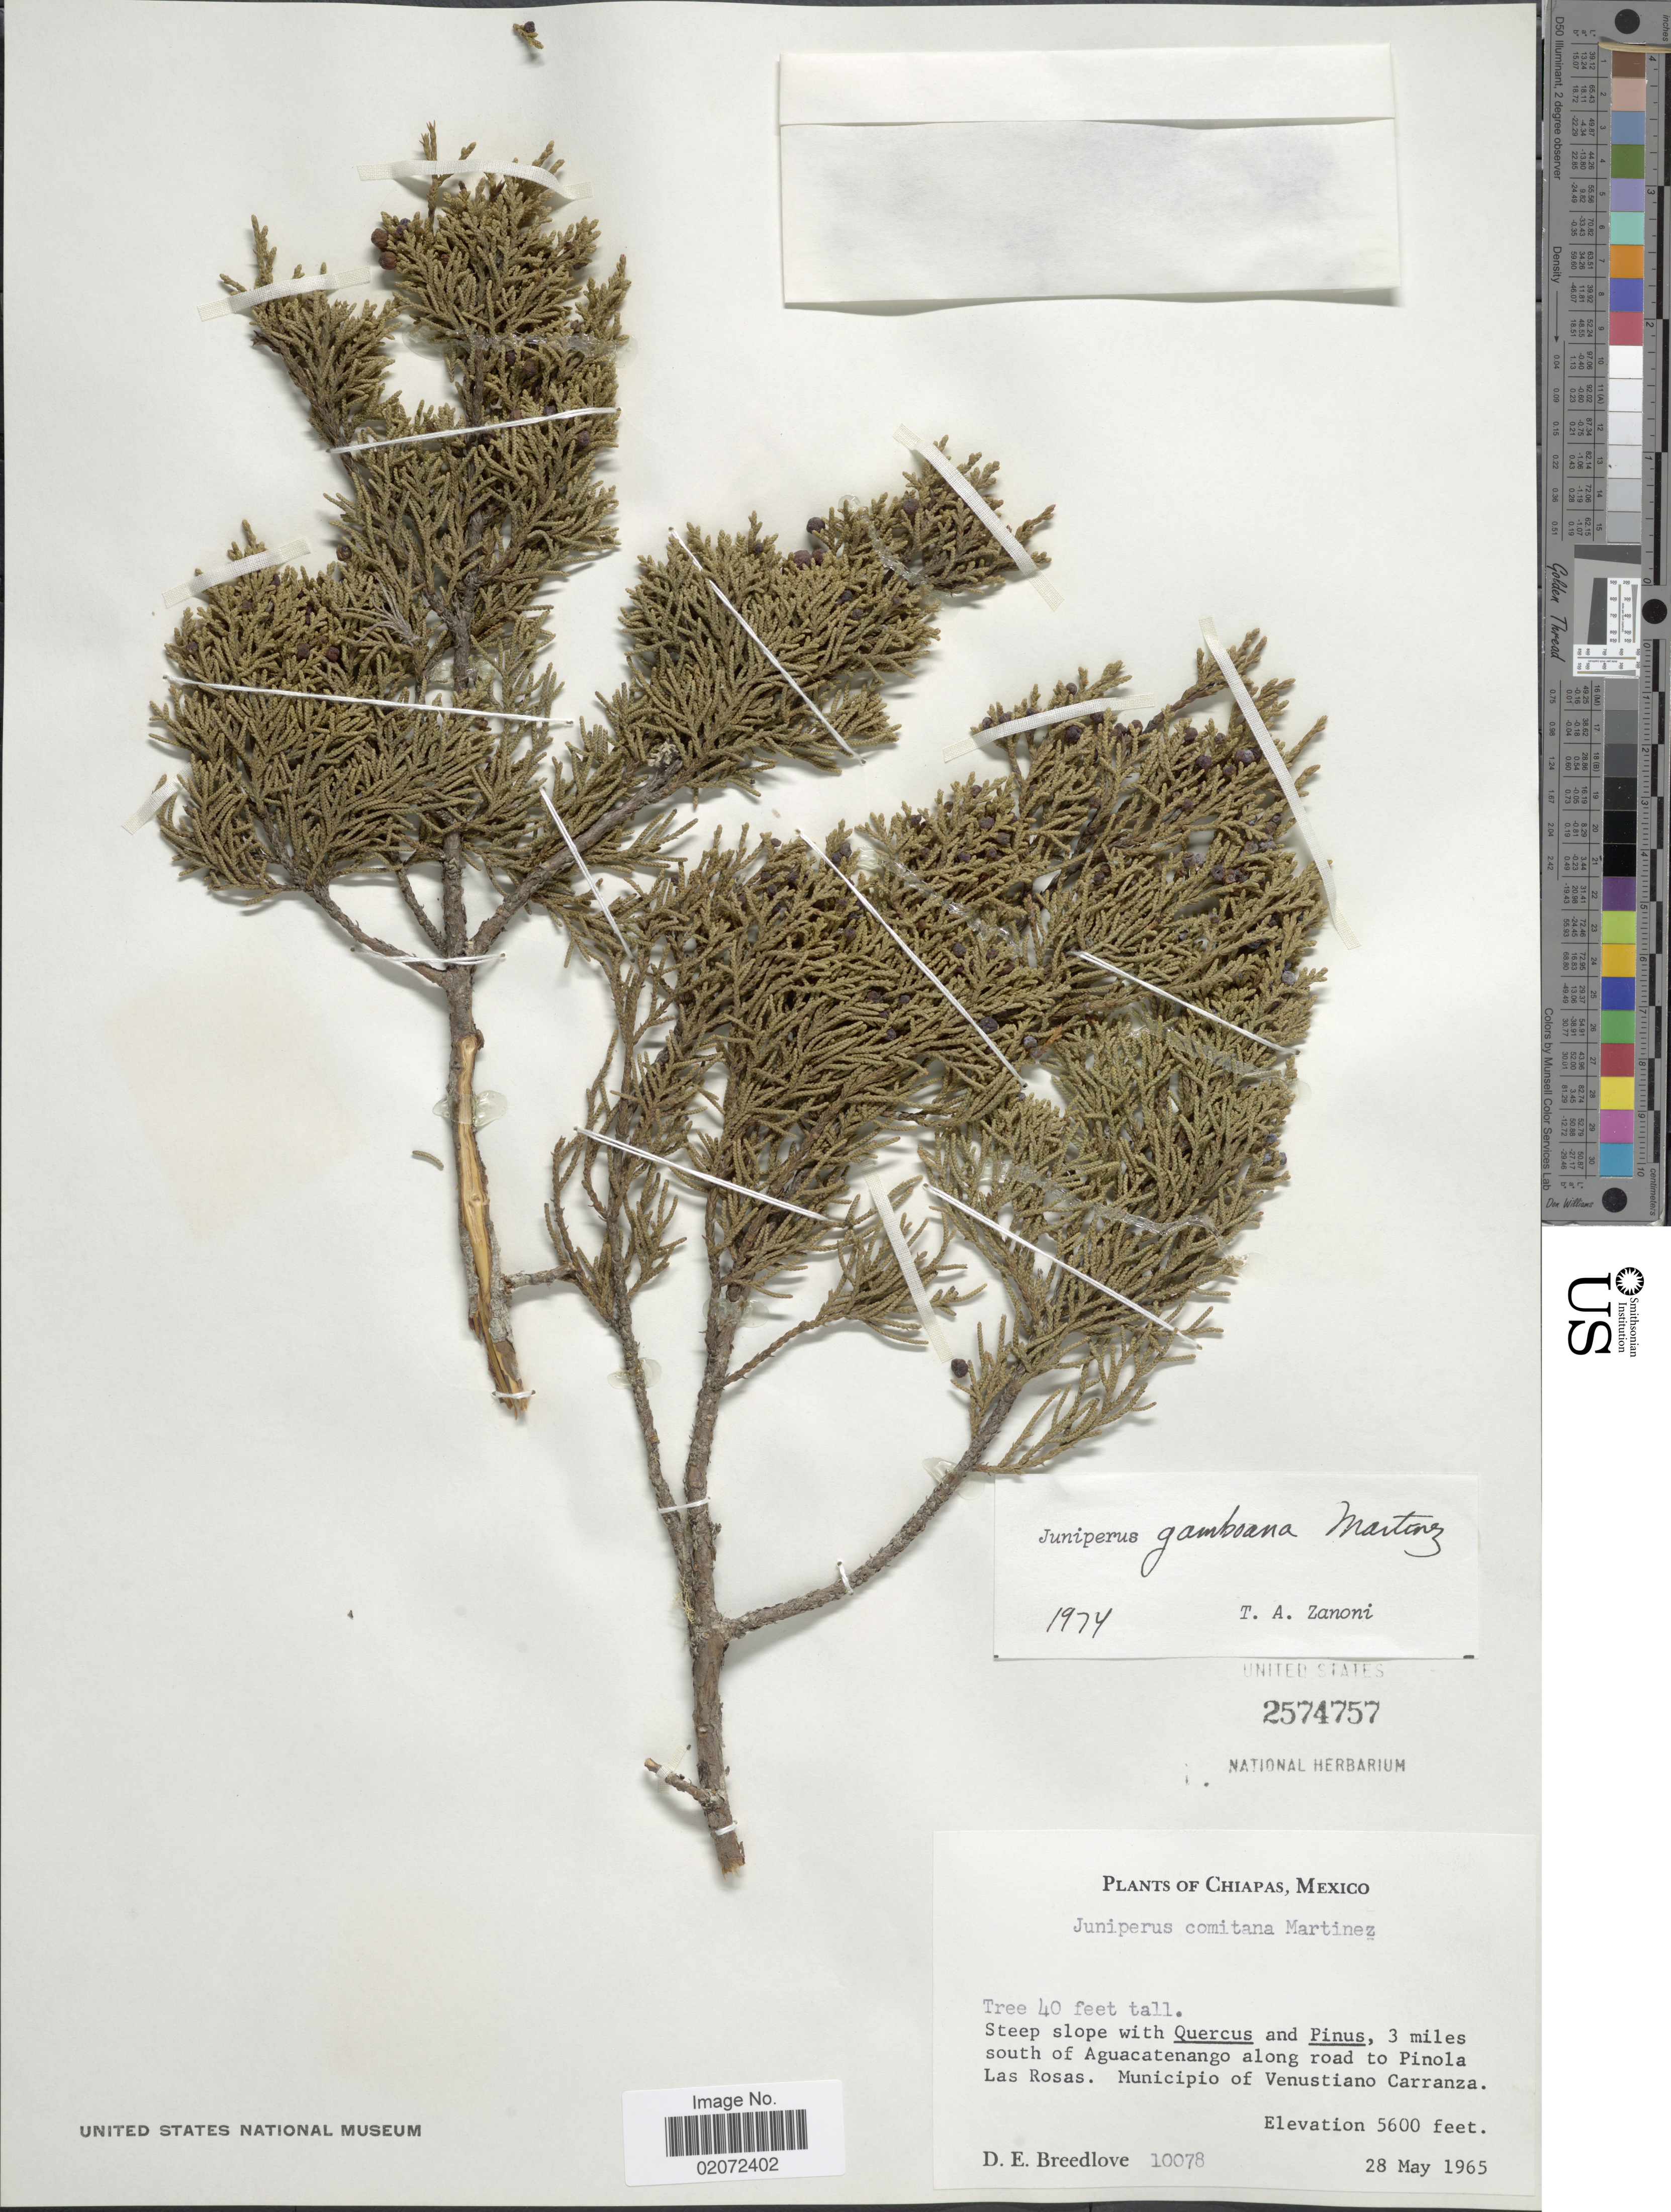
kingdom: Plantae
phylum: Tracheophyta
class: Pinopsida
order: Pinales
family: Cupressaceae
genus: Juniperus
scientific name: Juniperus gamboana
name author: Martínez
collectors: D. E. Breedlove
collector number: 10078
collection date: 1965-05-28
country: Mexico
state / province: Chiapas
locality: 3 miles south of Aguacatenango along road to Pinola Las Rosas. Municipio of Venustiano Carranza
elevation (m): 1707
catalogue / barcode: US 2574757